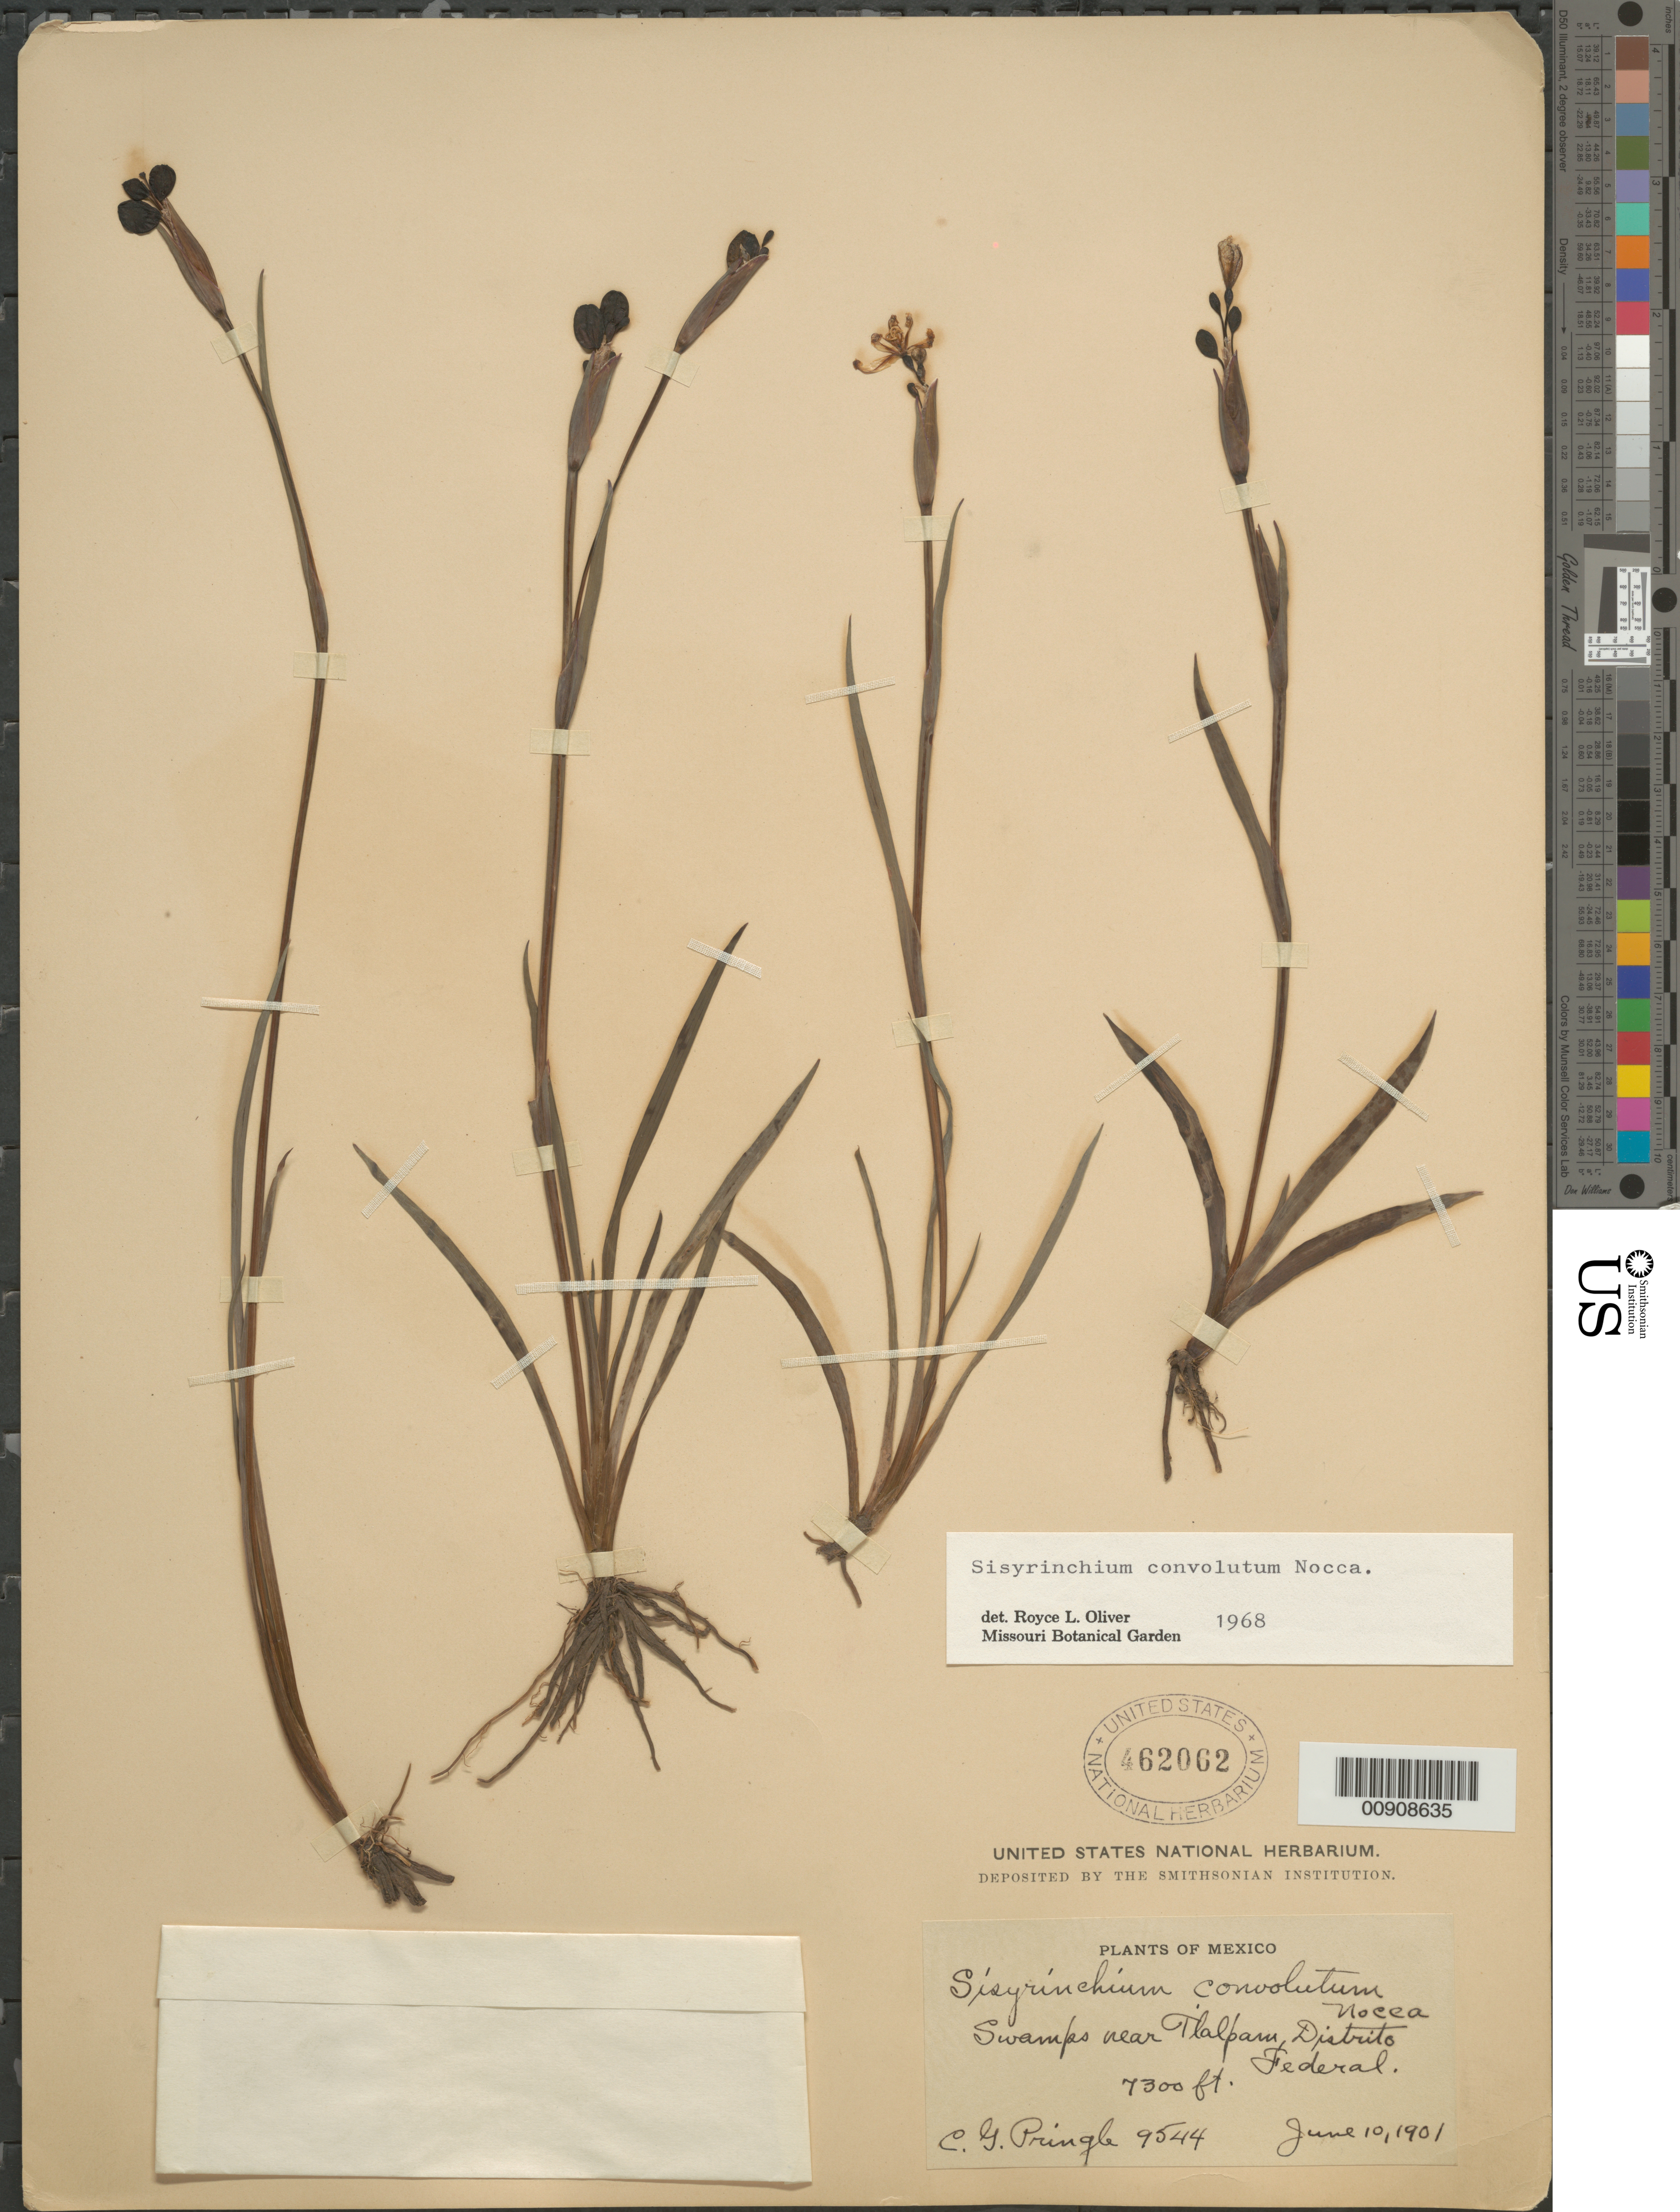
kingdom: Plantae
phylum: Tracheophyta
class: Liliopsida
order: Asparagales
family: Iridaceae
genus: Sisyrinchium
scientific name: Sisyrinchium convolutum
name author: Nocca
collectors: C. G. Pringle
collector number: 9544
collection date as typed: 10 Jun 1901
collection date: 1901-06-10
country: Mexico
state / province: Distrito Federal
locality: Near Tlalpam, Distrito Federal.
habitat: Swamps.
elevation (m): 2225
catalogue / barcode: US 462062